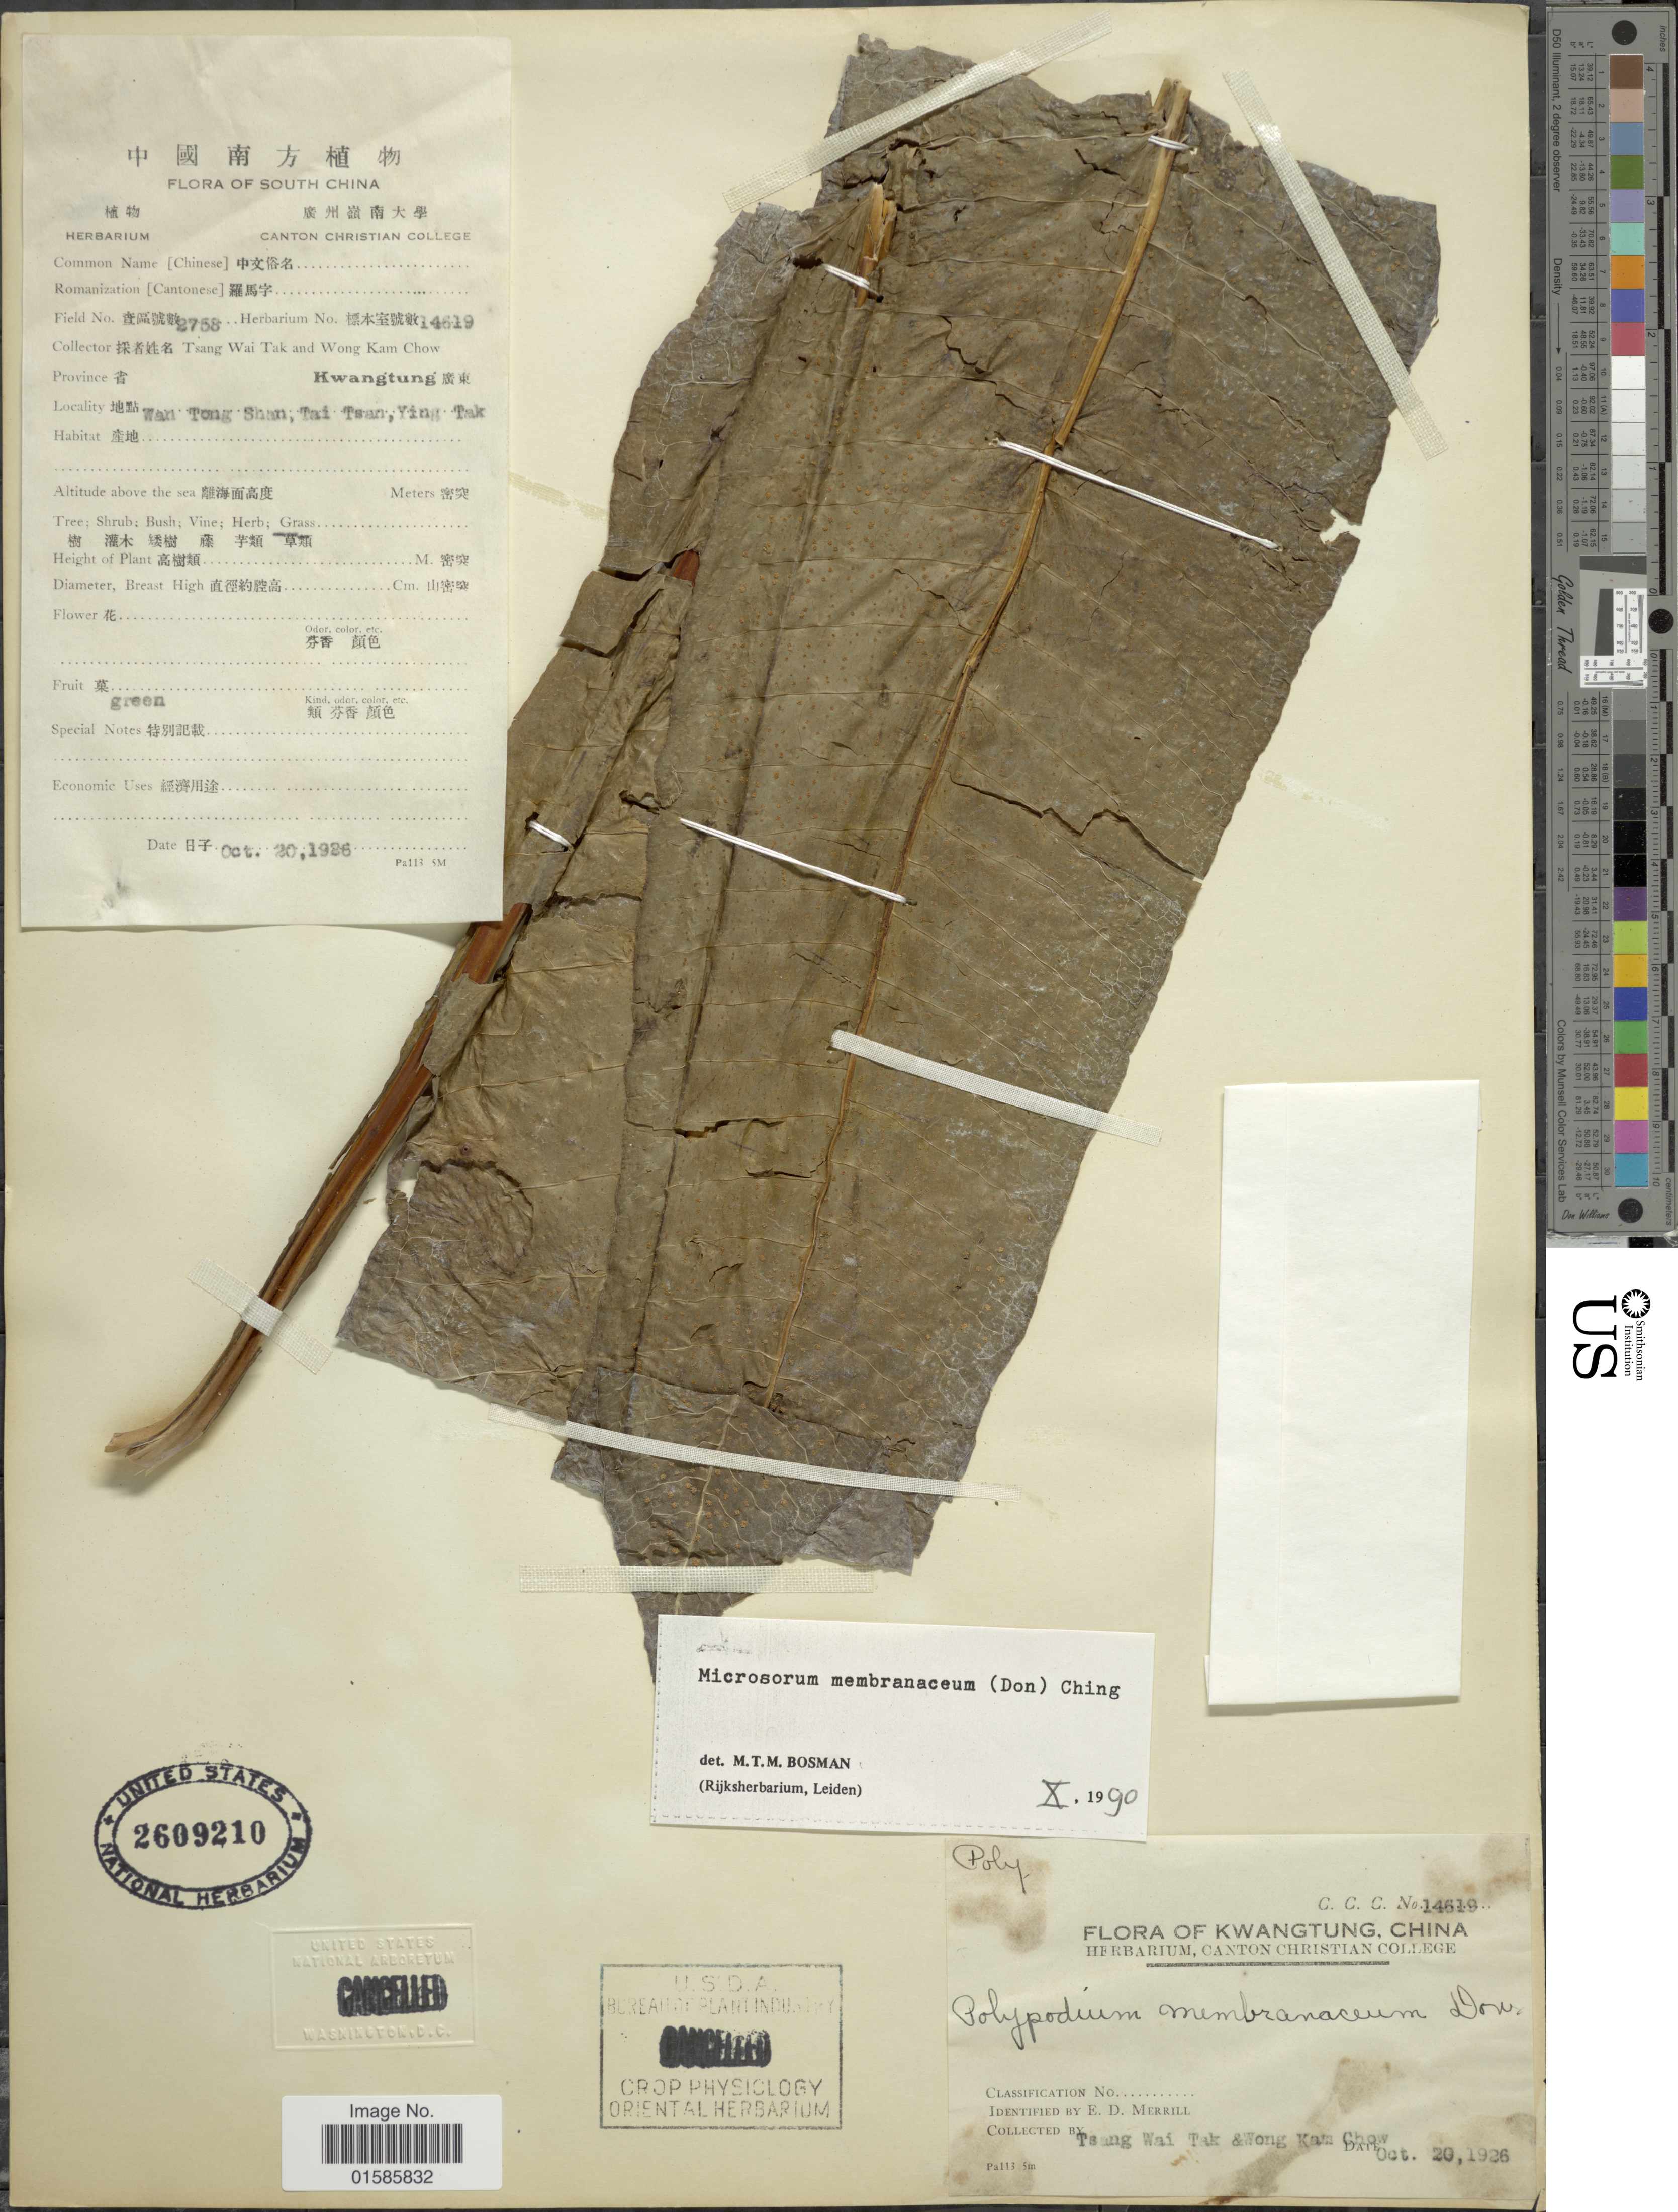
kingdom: Plantae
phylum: Tracheophyta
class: Polypodiopsida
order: Polypodiales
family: Polypodiaceae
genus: Microsorum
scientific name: Microsorum membranaceum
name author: (D. Don) Ching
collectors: W. T. Tsang & K. M. Wong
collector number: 2758/14619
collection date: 1926-10-20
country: China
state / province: Guangdong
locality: South China, Kwangtung, Wan Tong Shan, Tsan, Ying Tak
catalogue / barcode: US 2609210